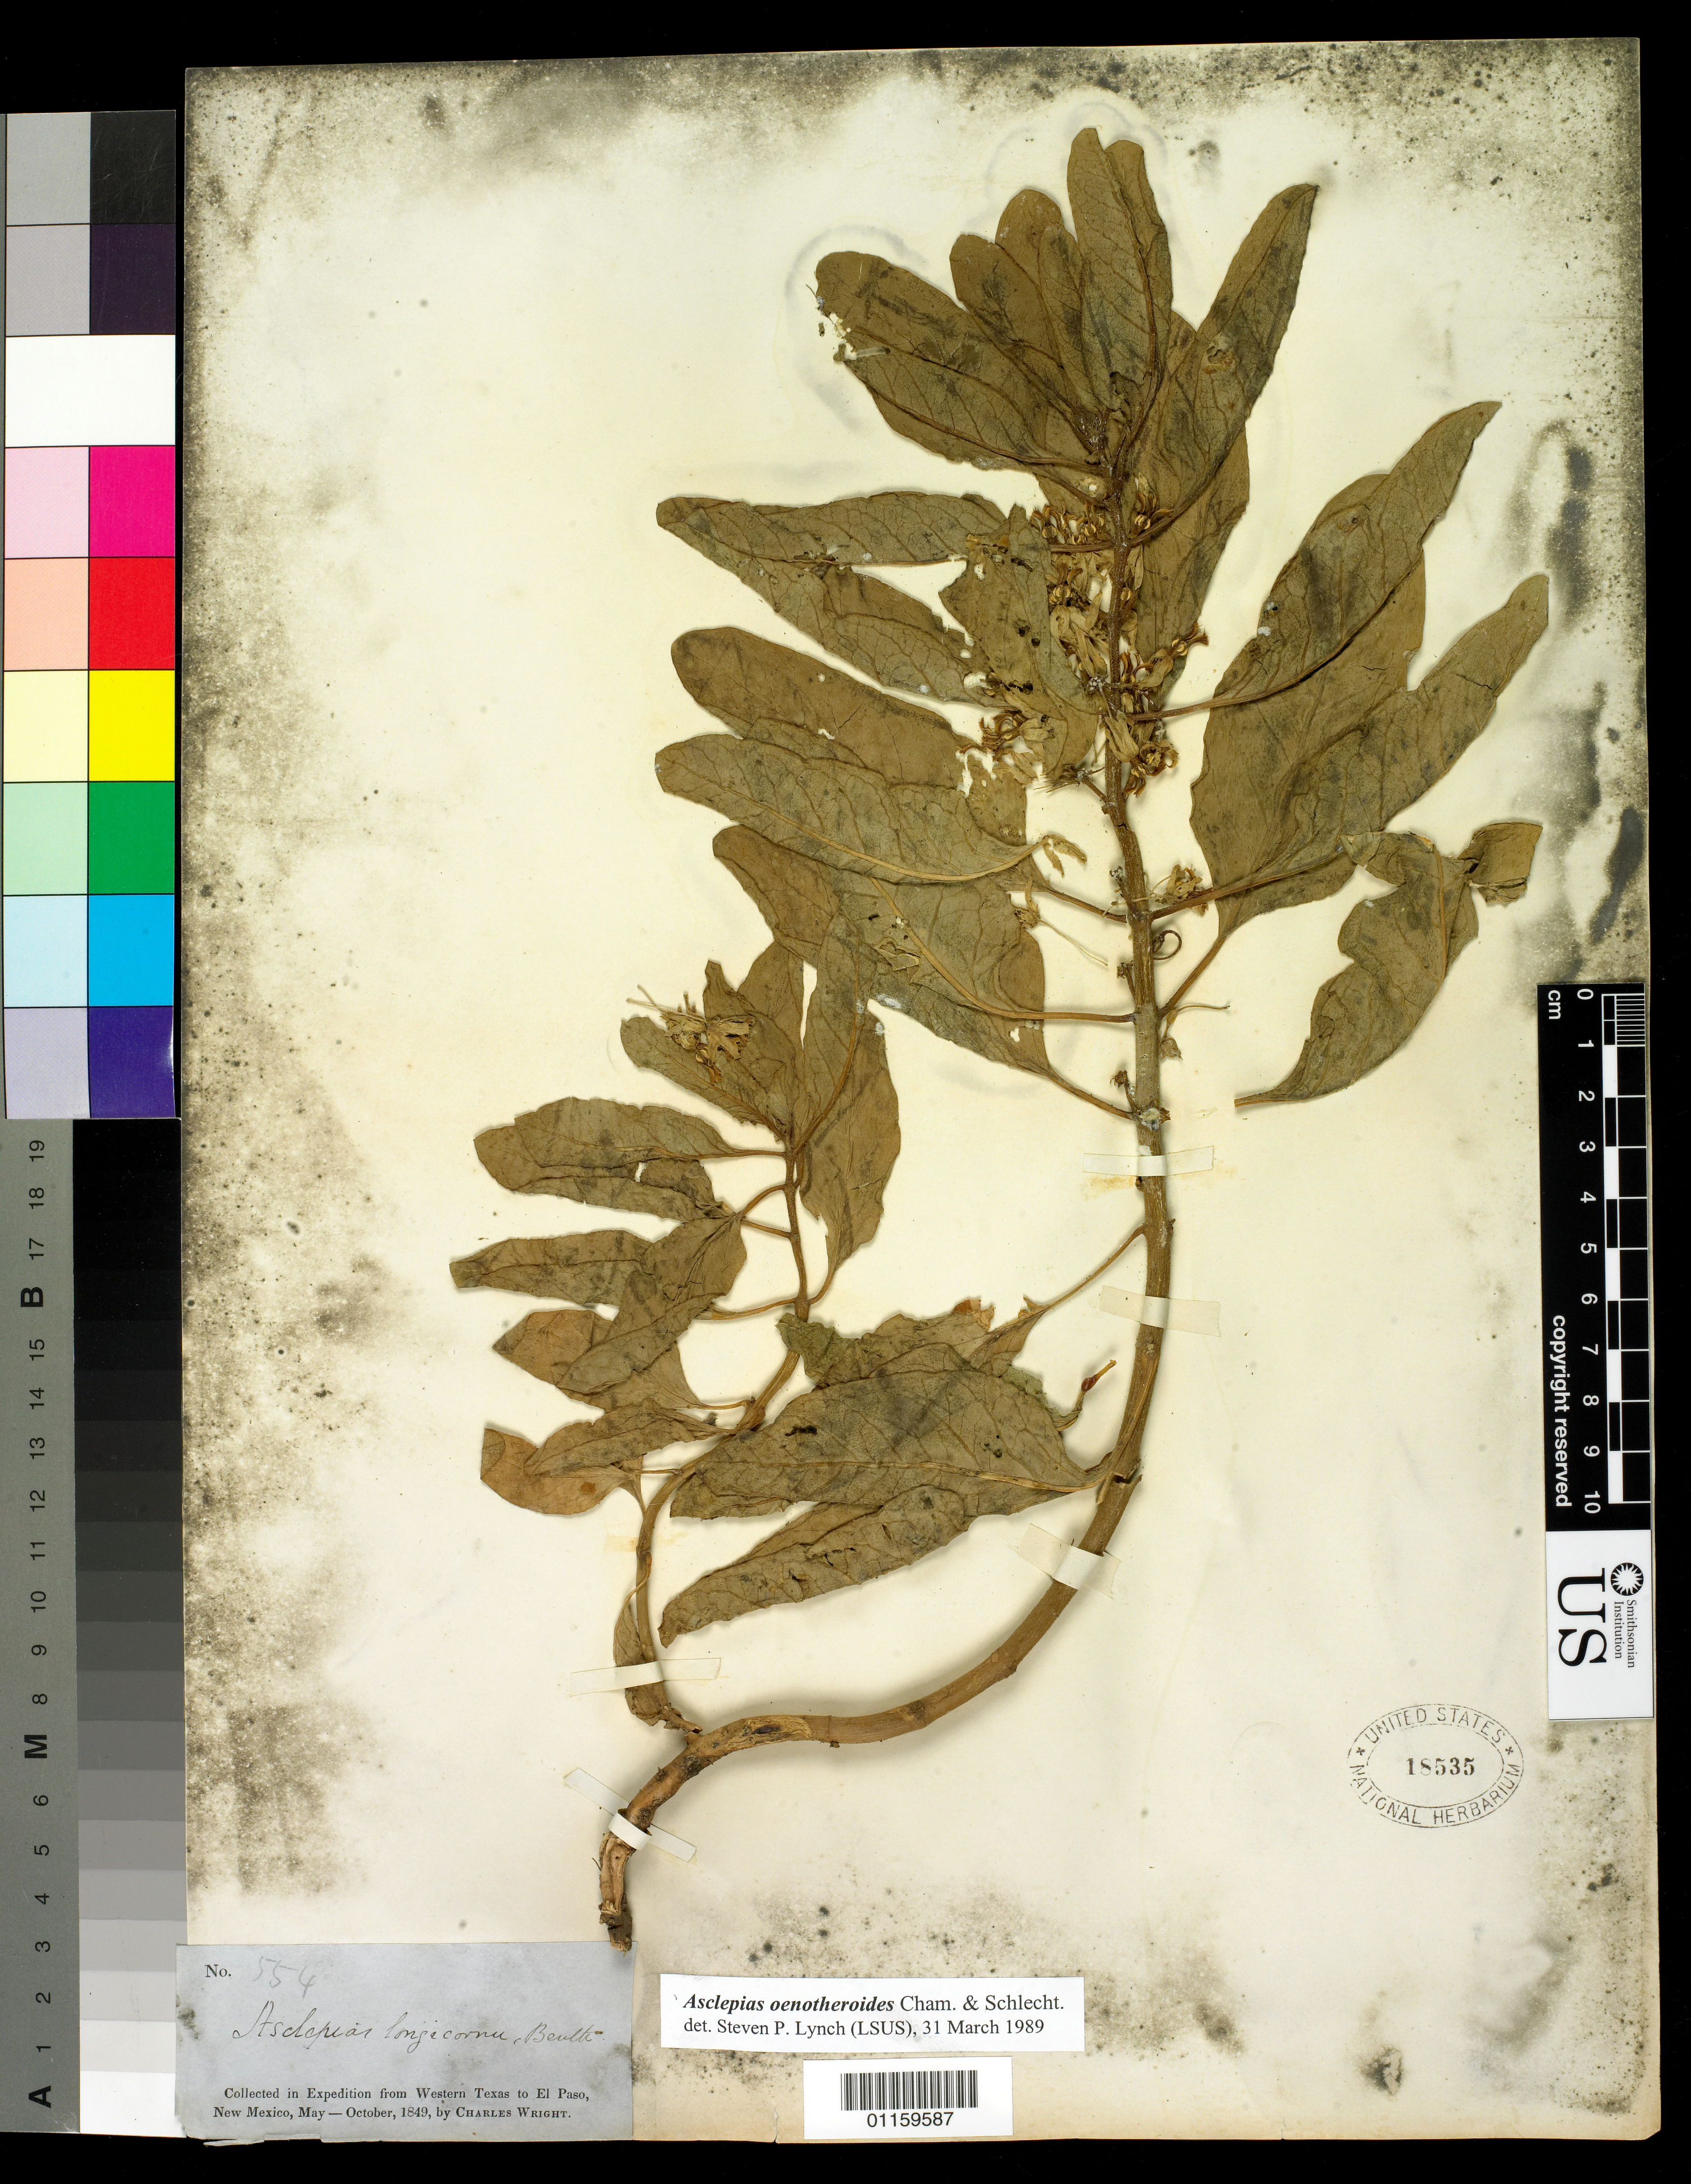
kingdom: Plantae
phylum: Tracheophyta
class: Magnoliopsida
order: Gentianales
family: Apocynaceae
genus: Asclepias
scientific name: Asclepias oenotheroides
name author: Schltdl. & Cham.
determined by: Lynch, S.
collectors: C. Wright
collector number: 554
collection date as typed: May 1849 to -- Oct 1849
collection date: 1849-05/1849-10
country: United States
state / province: Texas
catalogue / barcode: US 18535